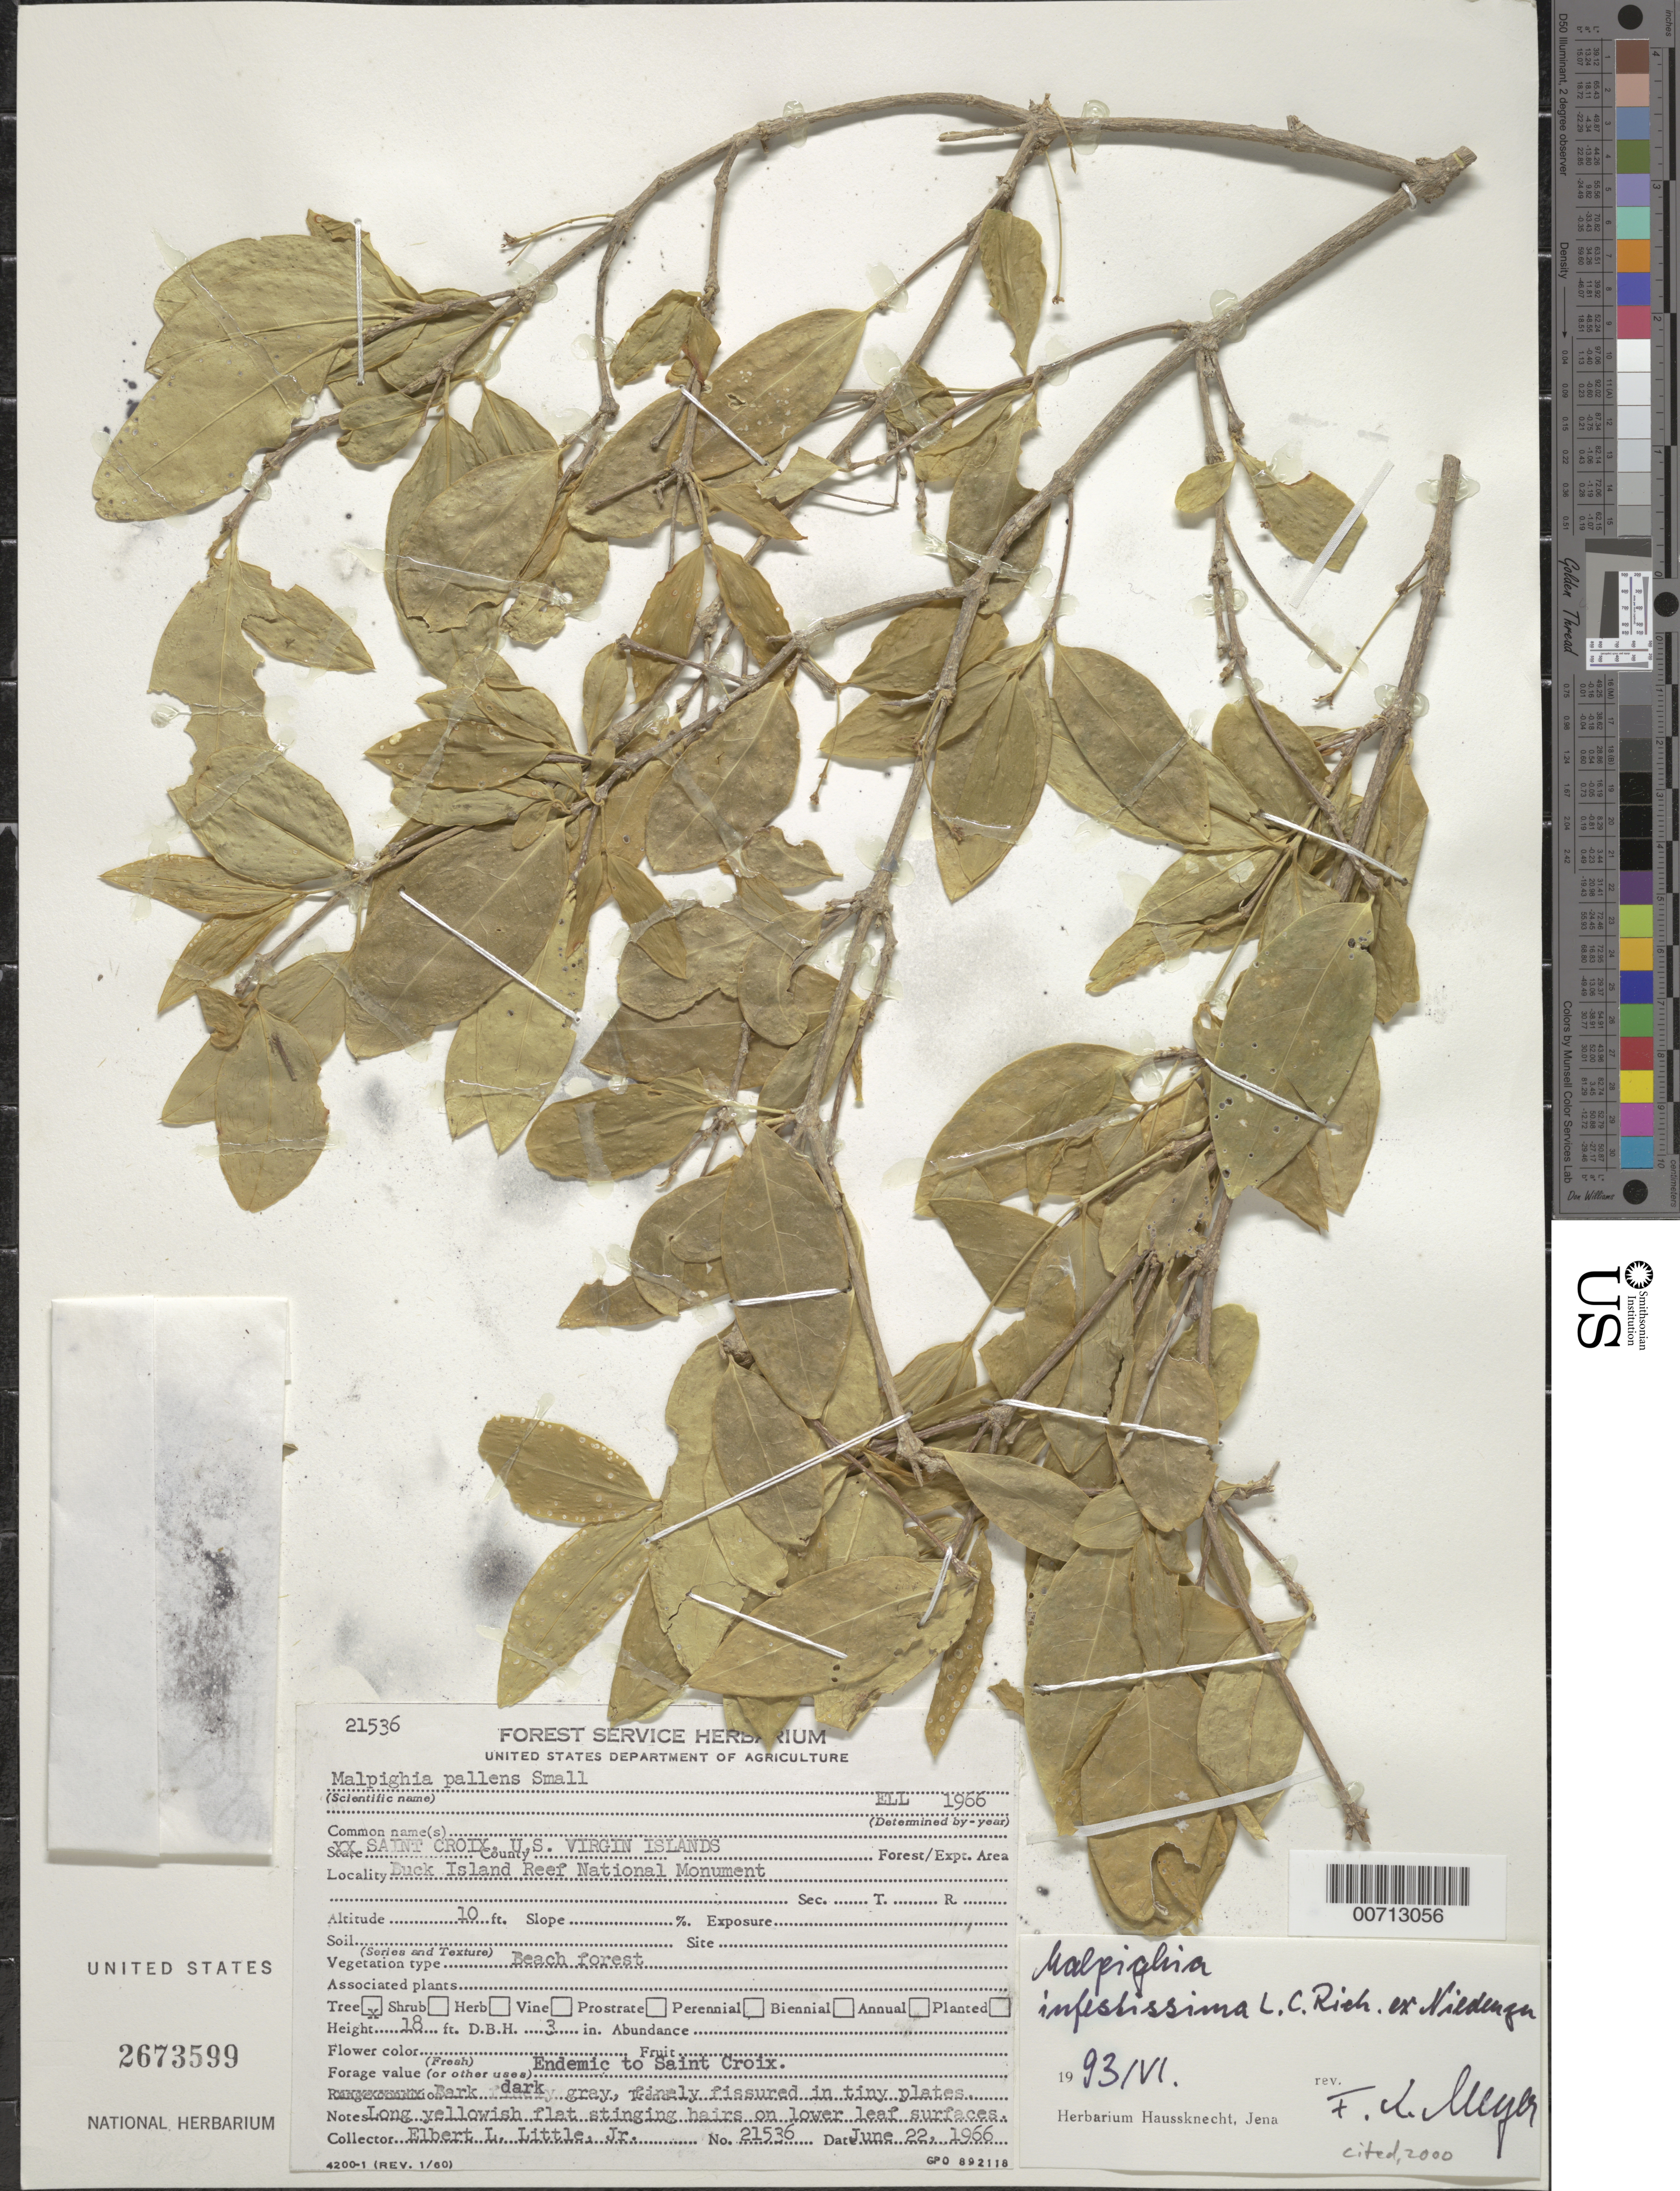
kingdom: Plantae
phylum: Tracheophyta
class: Magnoliopsida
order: Malpighiales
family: Malpighiaceae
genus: Malpighia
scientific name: Malpighia infestissima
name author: Rich. ex Nied.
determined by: Meyer, F. K.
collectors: E. L. Little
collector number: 21536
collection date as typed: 22 Jun 1966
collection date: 1966-06-22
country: U.S. Virgin Islands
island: Buck Island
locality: Buck Island Reef Natl. Monument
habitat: Beach forest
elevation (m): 3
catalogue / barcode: US 2673599